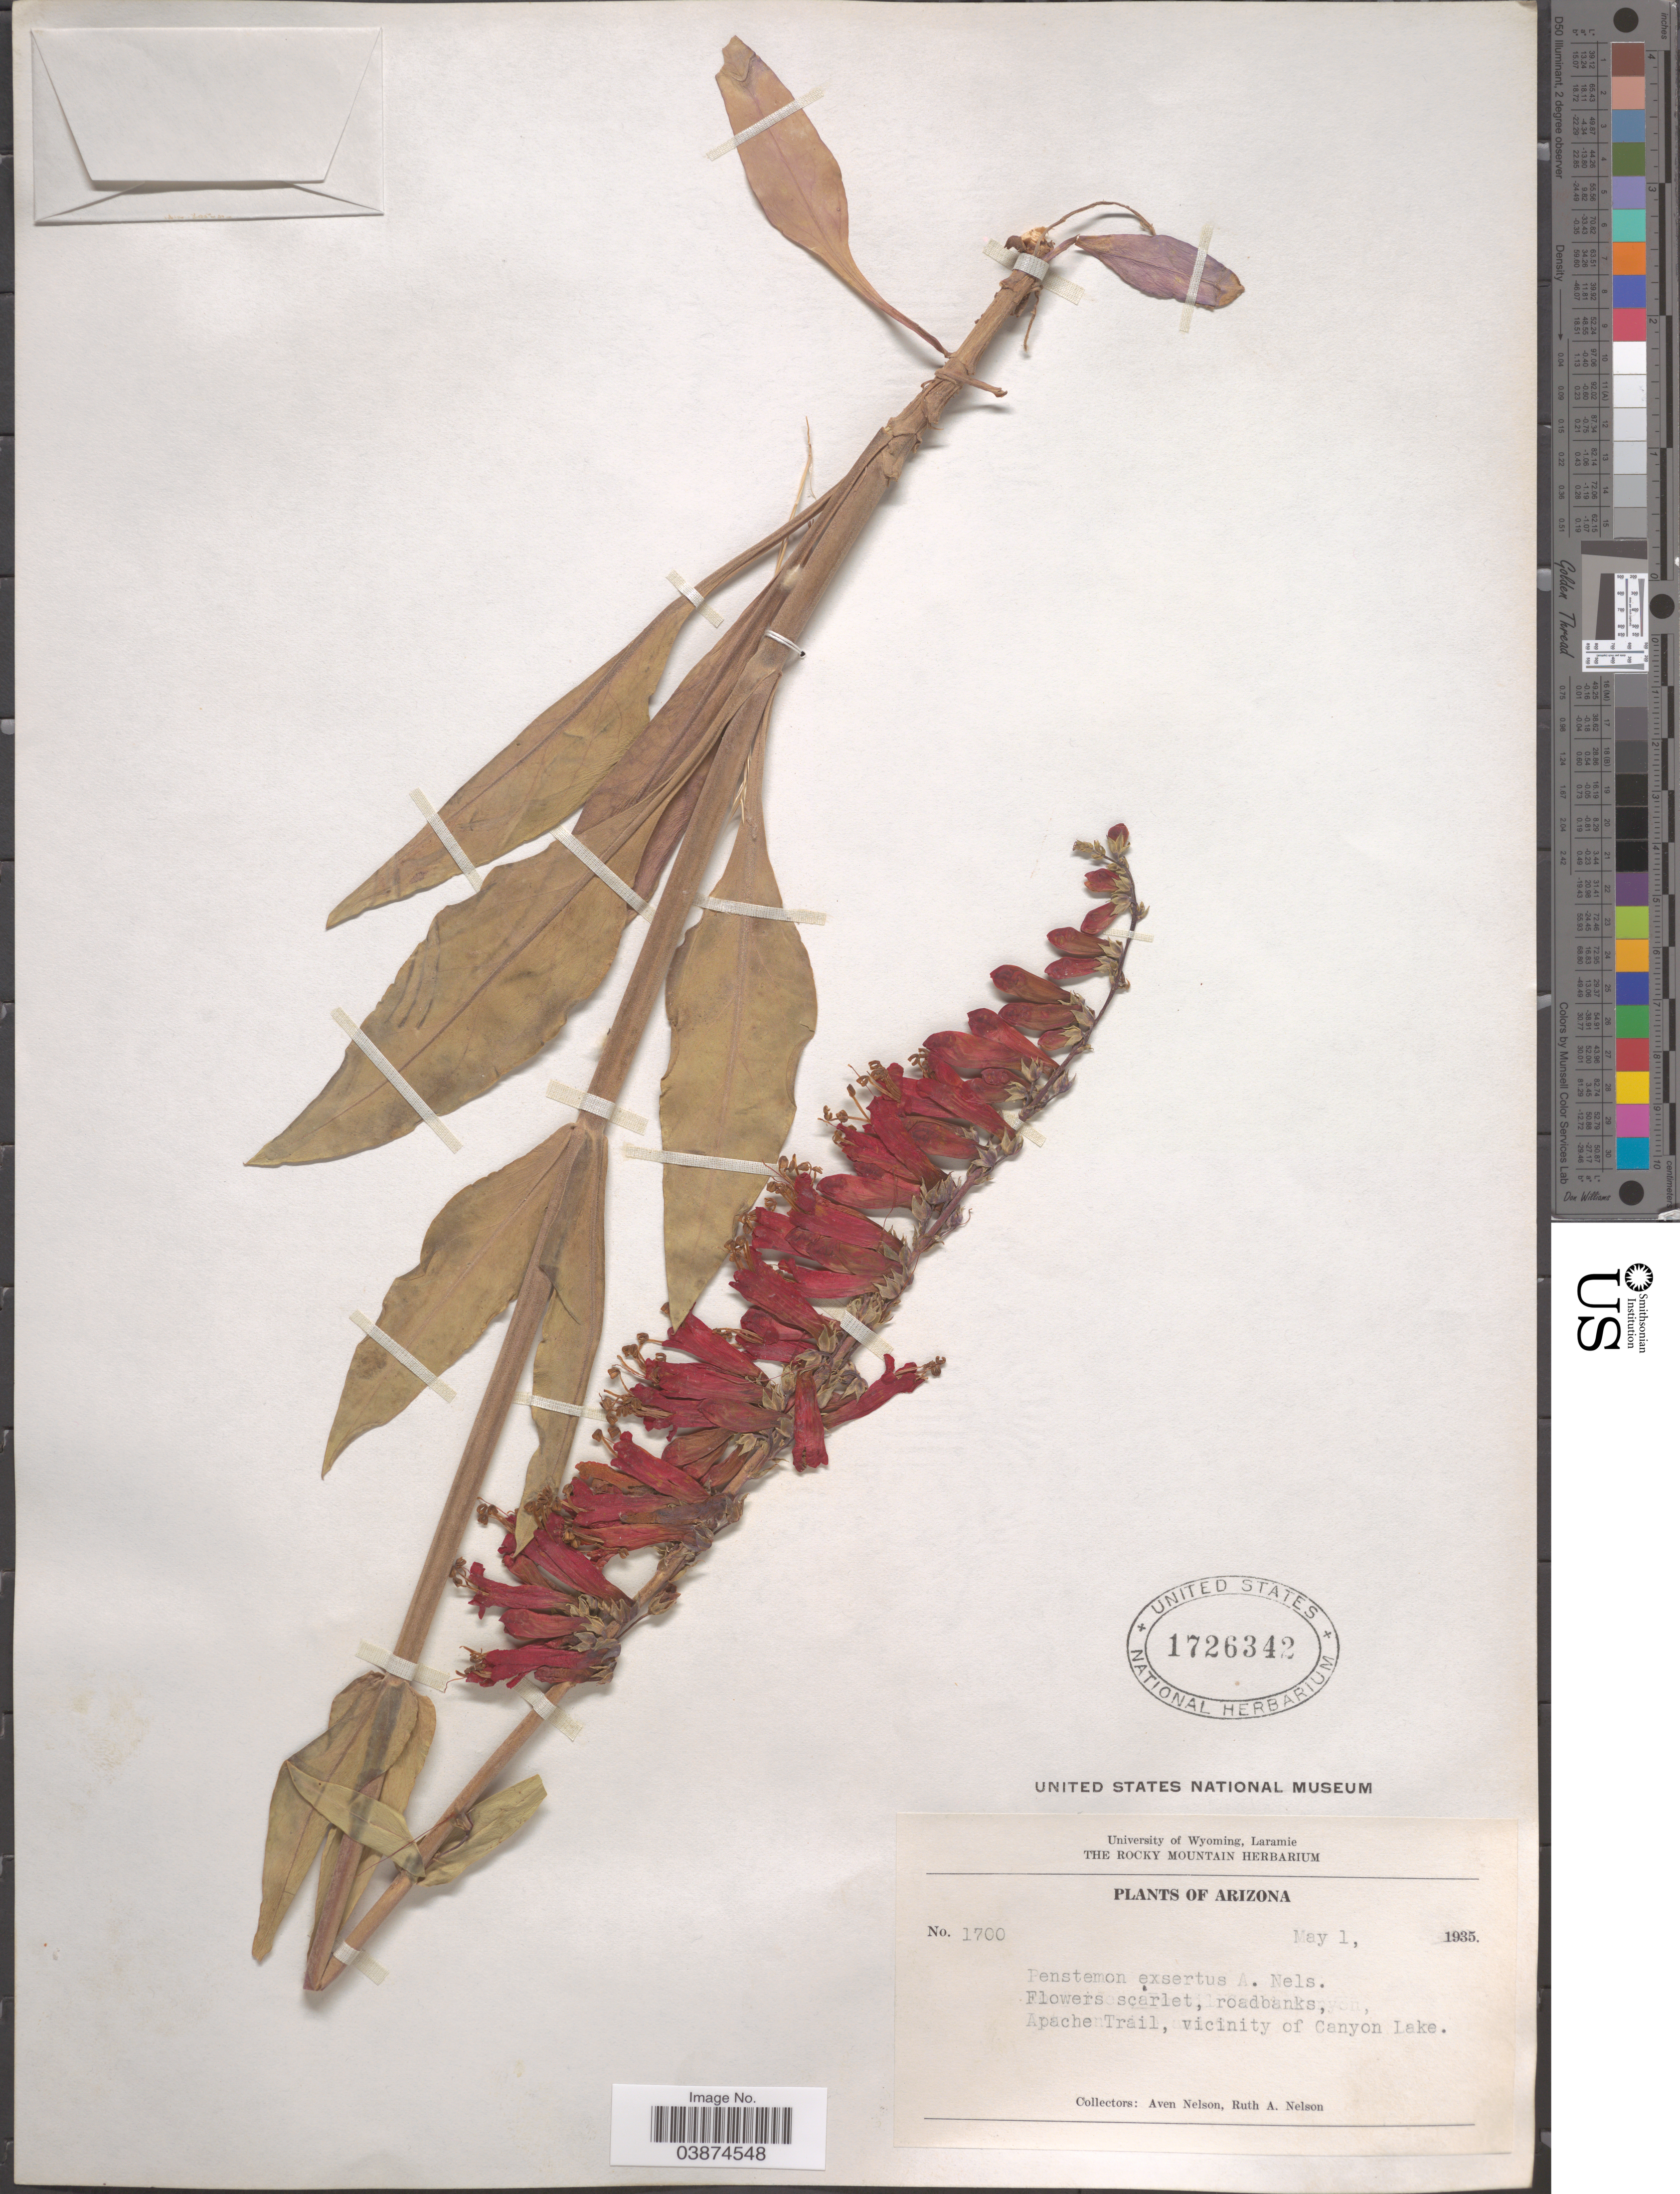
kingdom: Plantae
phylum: Tracheophyta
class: Magnoliopsida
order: Lamiales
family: Plantaginaceae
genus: Penstemon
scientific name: Penstemon eatonii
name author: A. Gray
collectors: A. Nelson & R. A. Nelson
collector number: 1700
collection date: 1935-05-01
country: United States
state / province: Arizona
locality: Apache trail, vicinity of Canyon lake.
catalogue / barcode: US 1726342